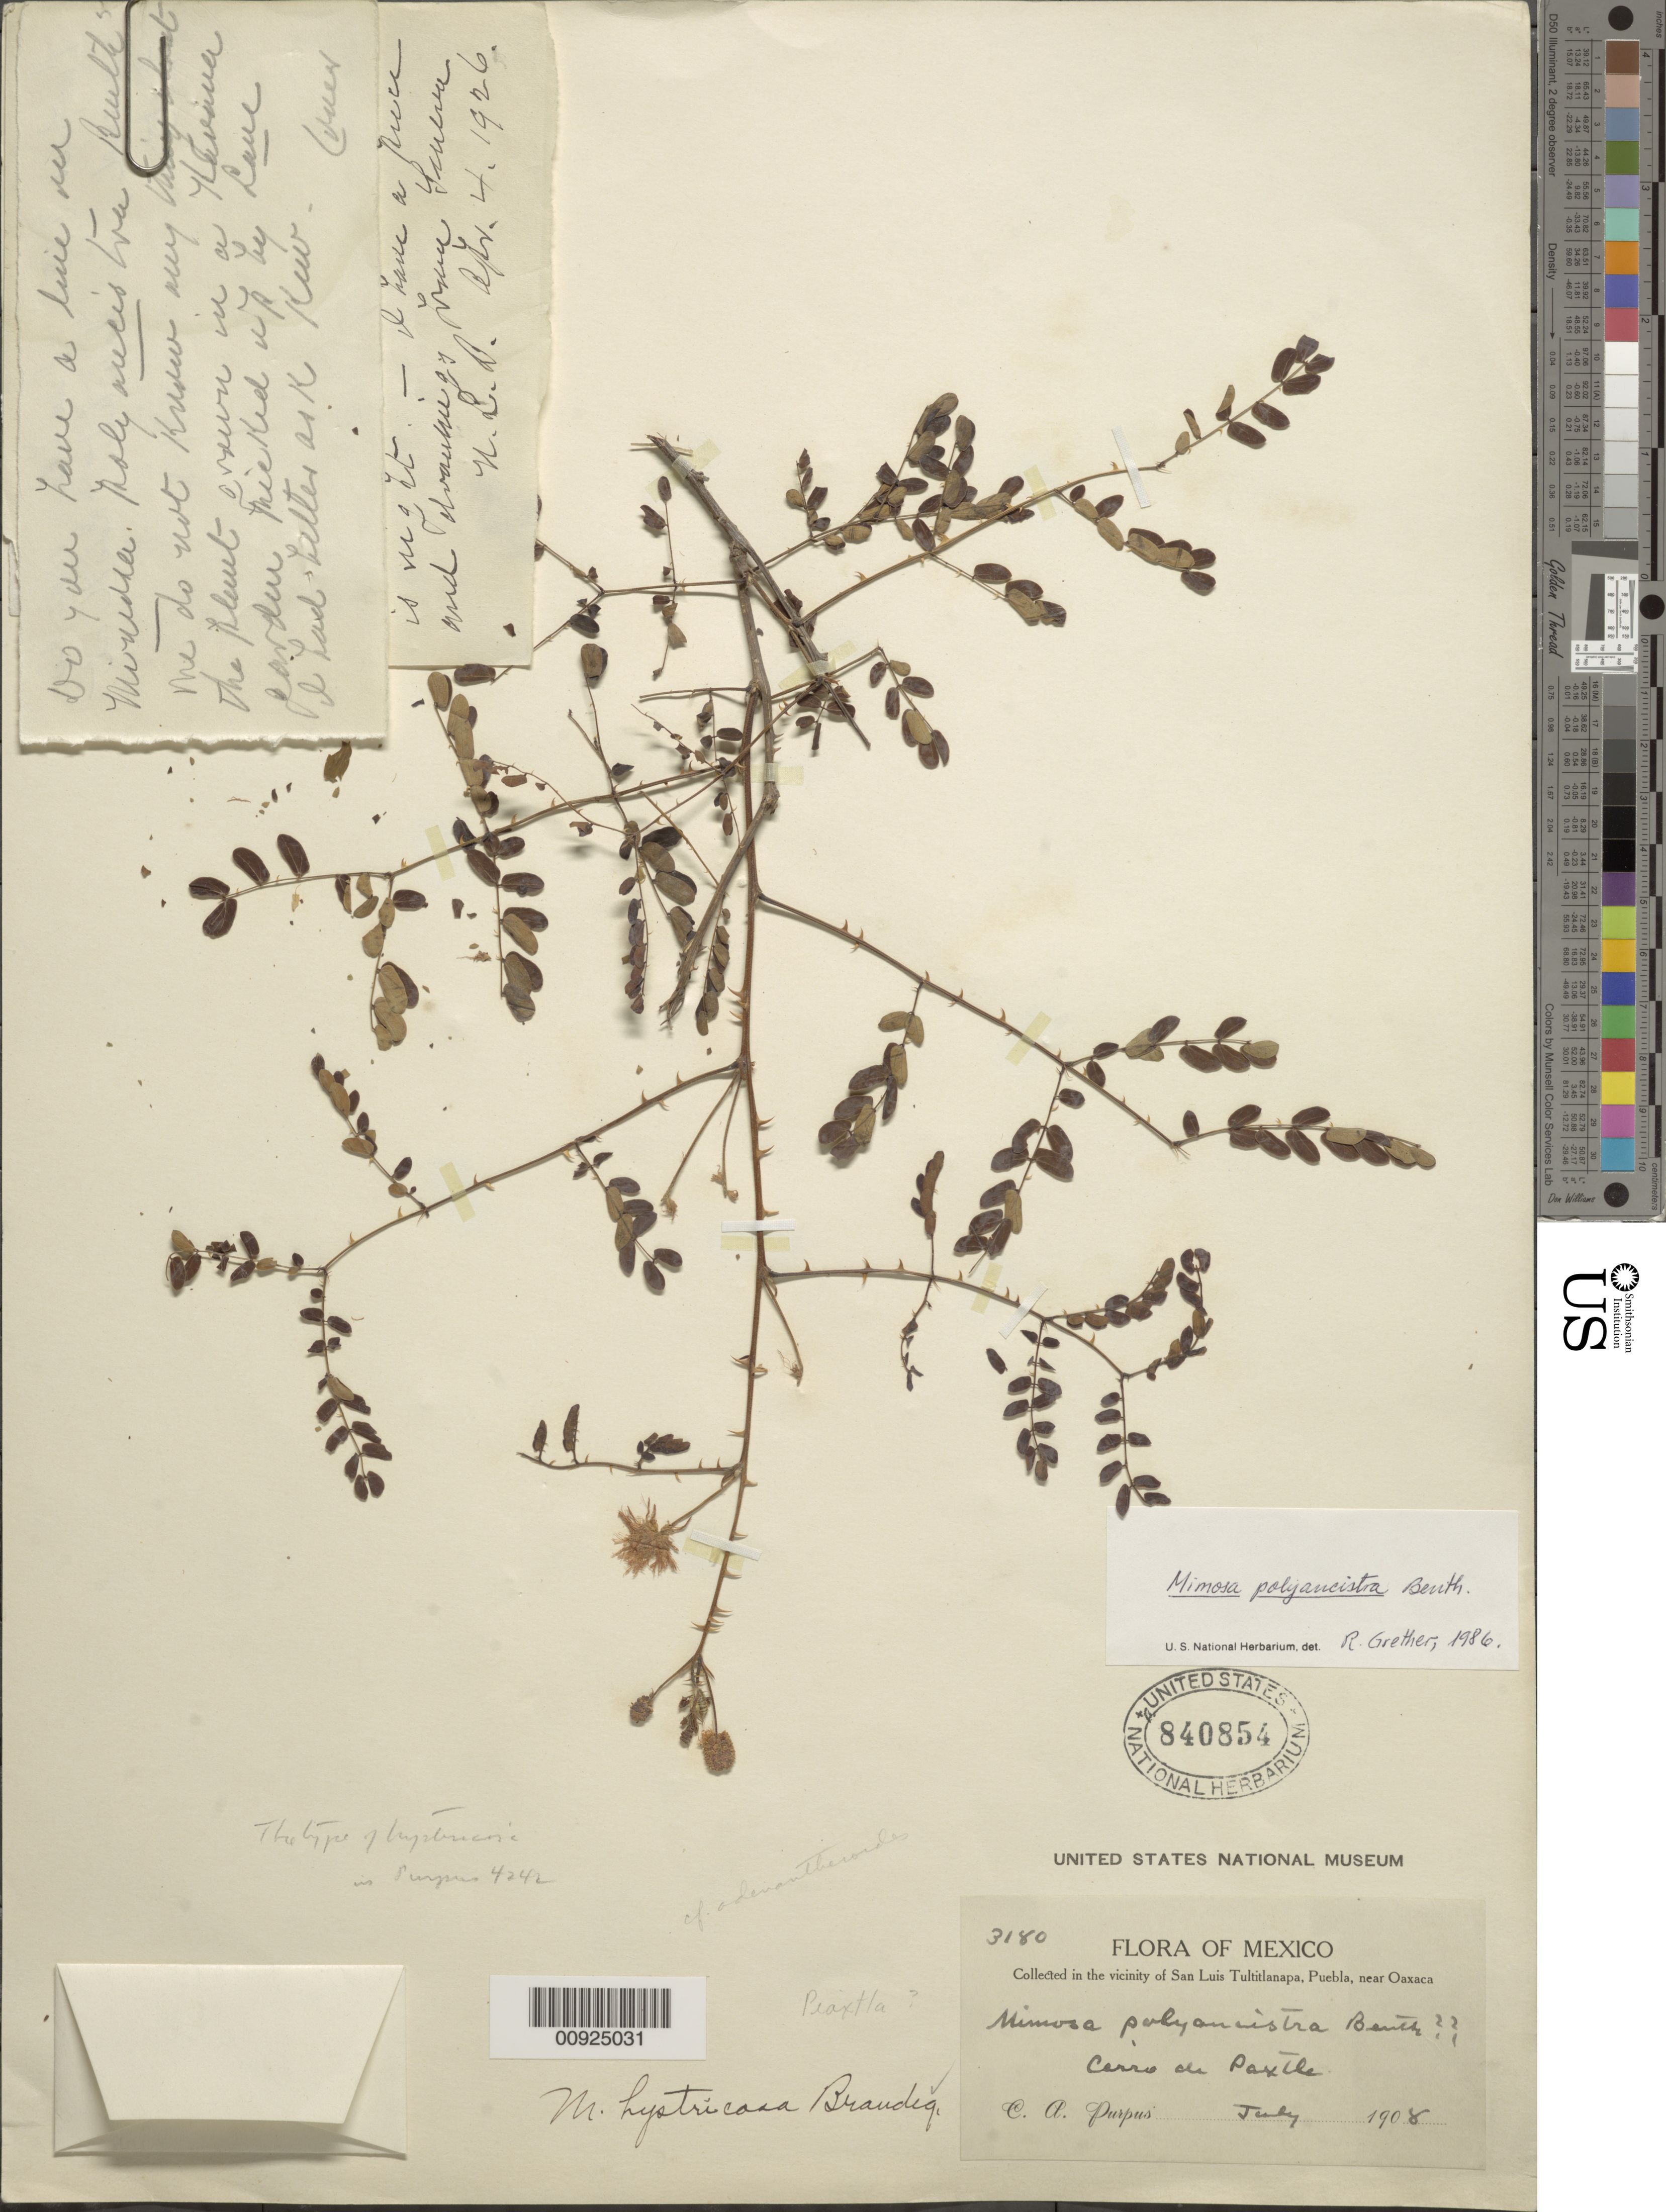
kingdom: Plantae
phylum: Tracheophyta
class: Magnoliopsida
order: Fabales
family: Fabaceae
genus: Mimosa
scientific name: Mimosa polyancistra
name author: Benth.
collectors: C. A. Purpus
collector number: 3180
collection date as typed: Jul 1908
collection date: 1908-07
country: Mexico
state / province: Puebla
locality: Cerro de Paxtle. In the vicinity of San Luis Tultitlanapa, Puebla, near Oaxaca.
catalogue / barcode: US 840854